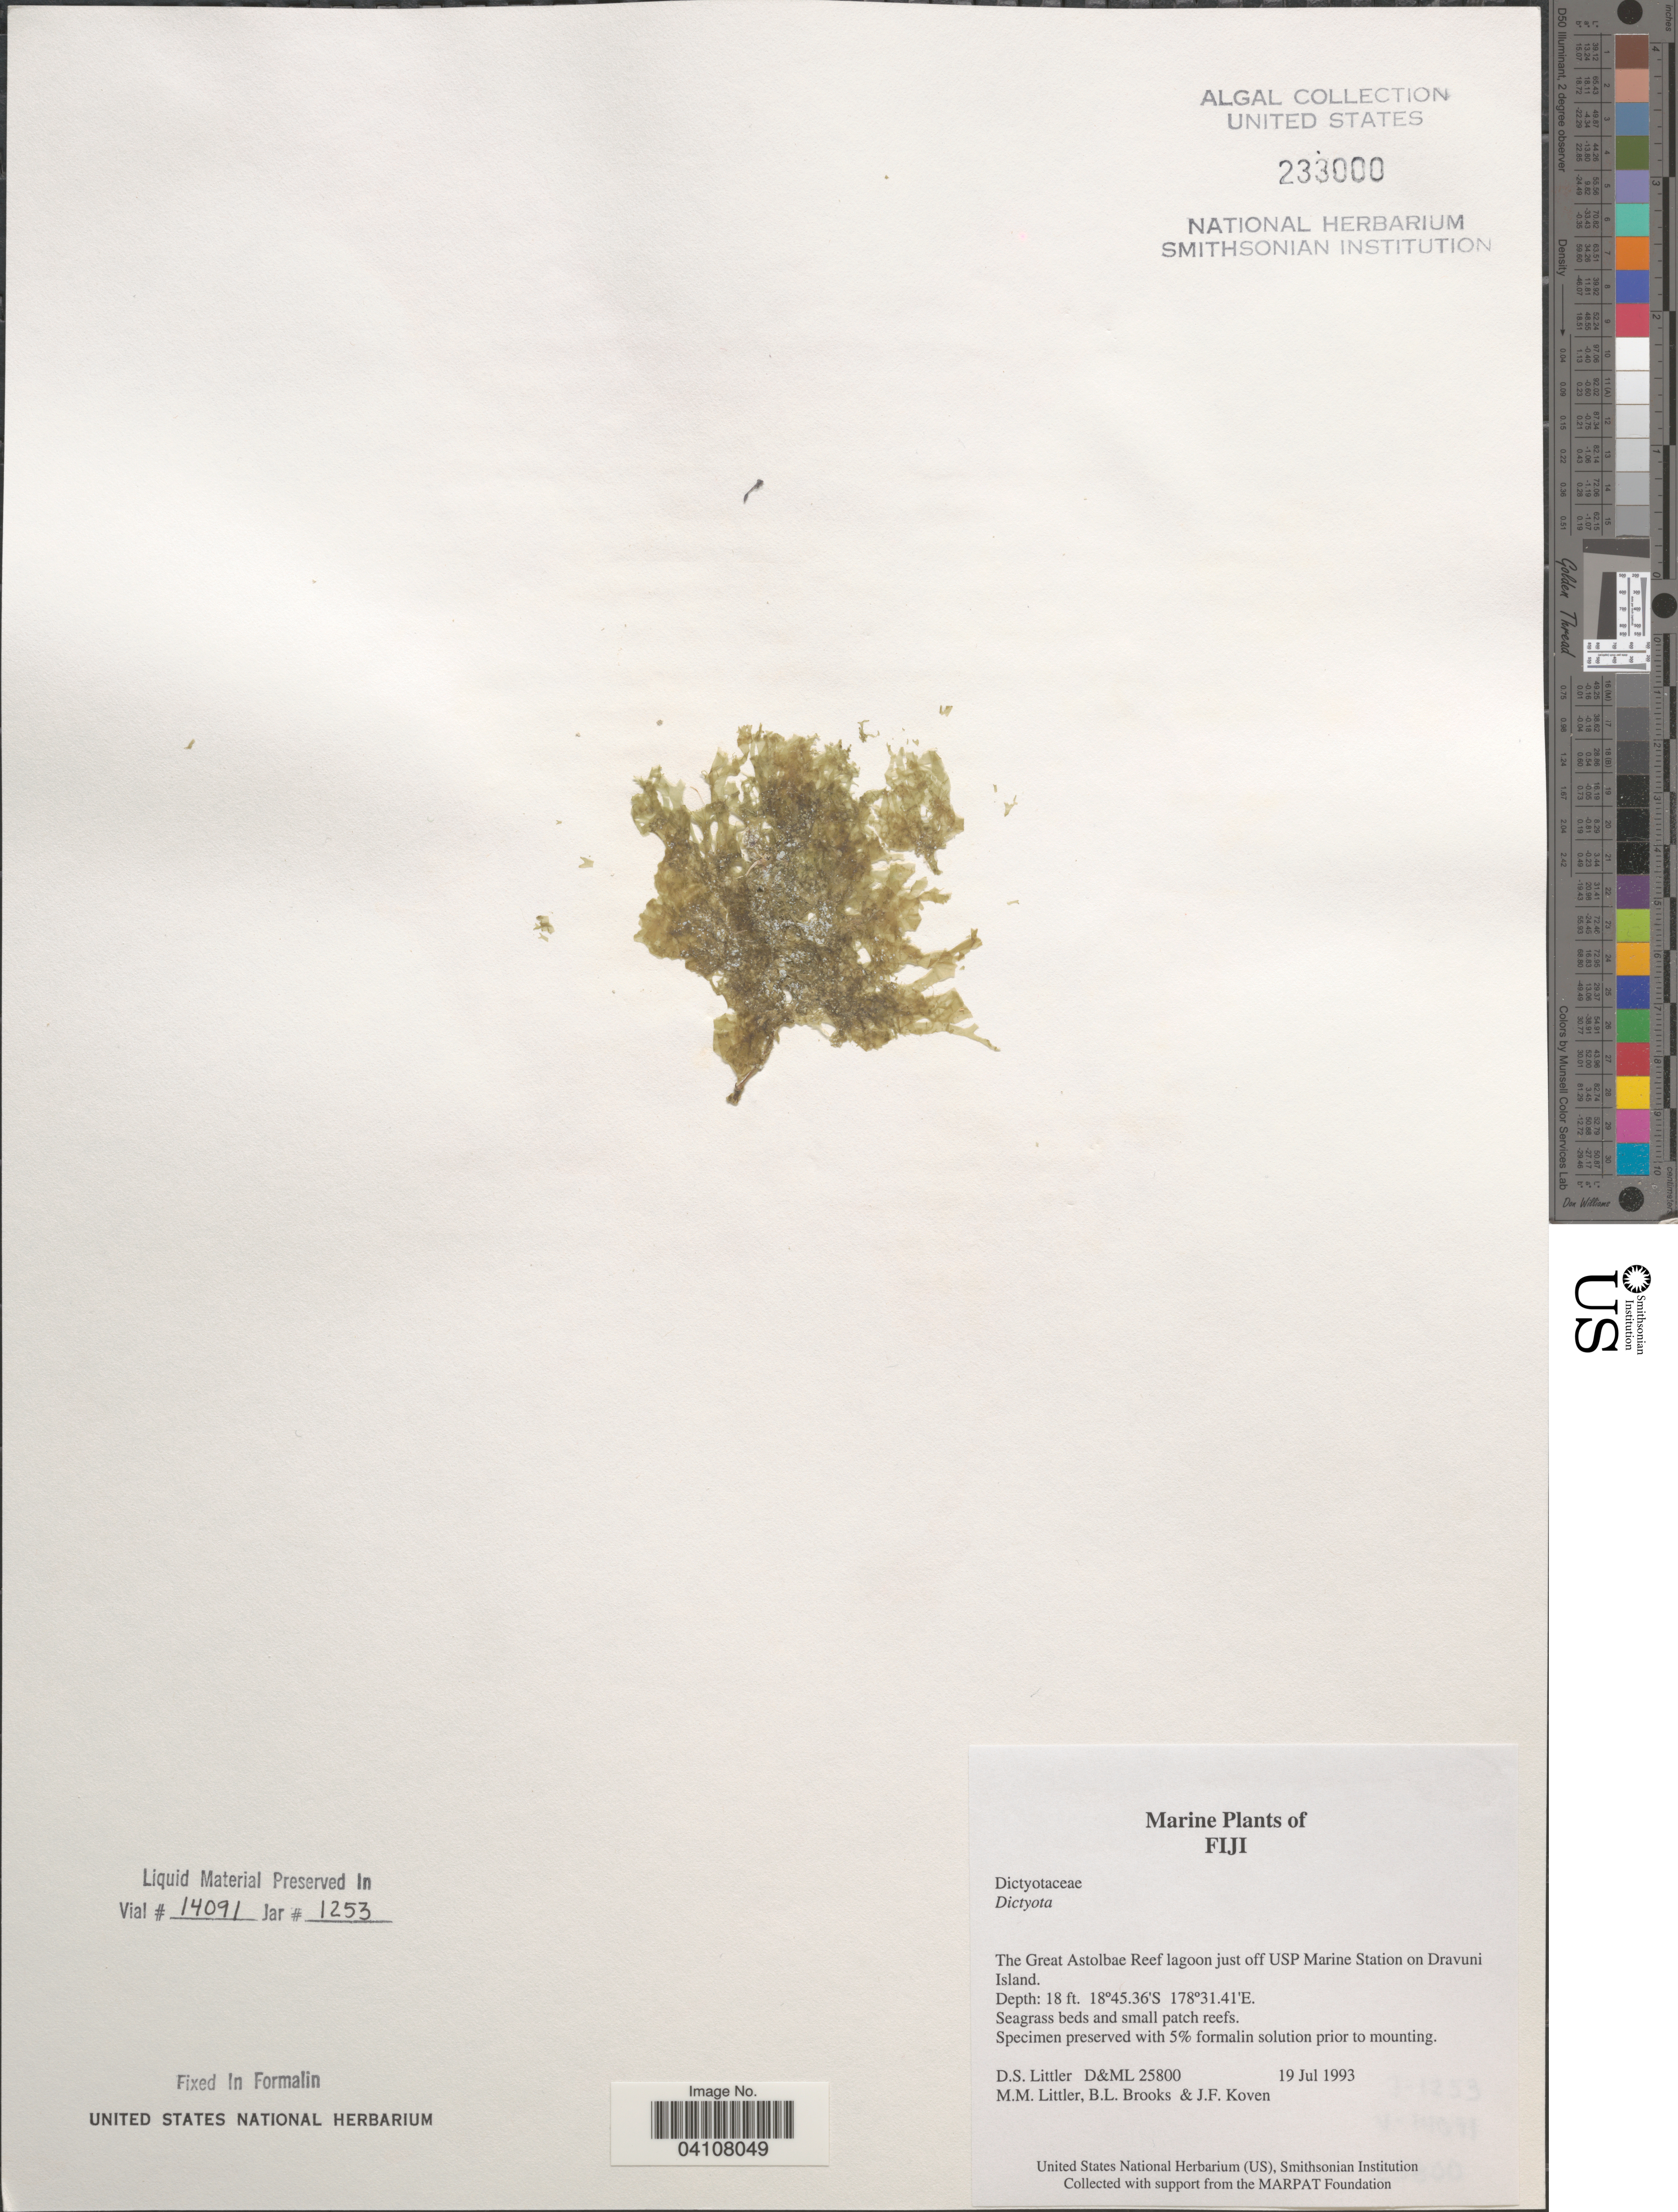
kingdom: Chromista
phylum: Ochrophyta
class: Phaeophyceae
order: Dictyotales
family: Dictyotaceae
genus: Dictyota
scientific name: Dictyota sp.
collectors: D. S. Littler, B. Brooks & J. Koven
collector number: D&ML25800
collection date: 1993-07-19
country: Fiji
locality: The Great Astolbae Reef lagoon just off USP Marine Station on Dravuni Island.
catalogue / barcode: US 233000